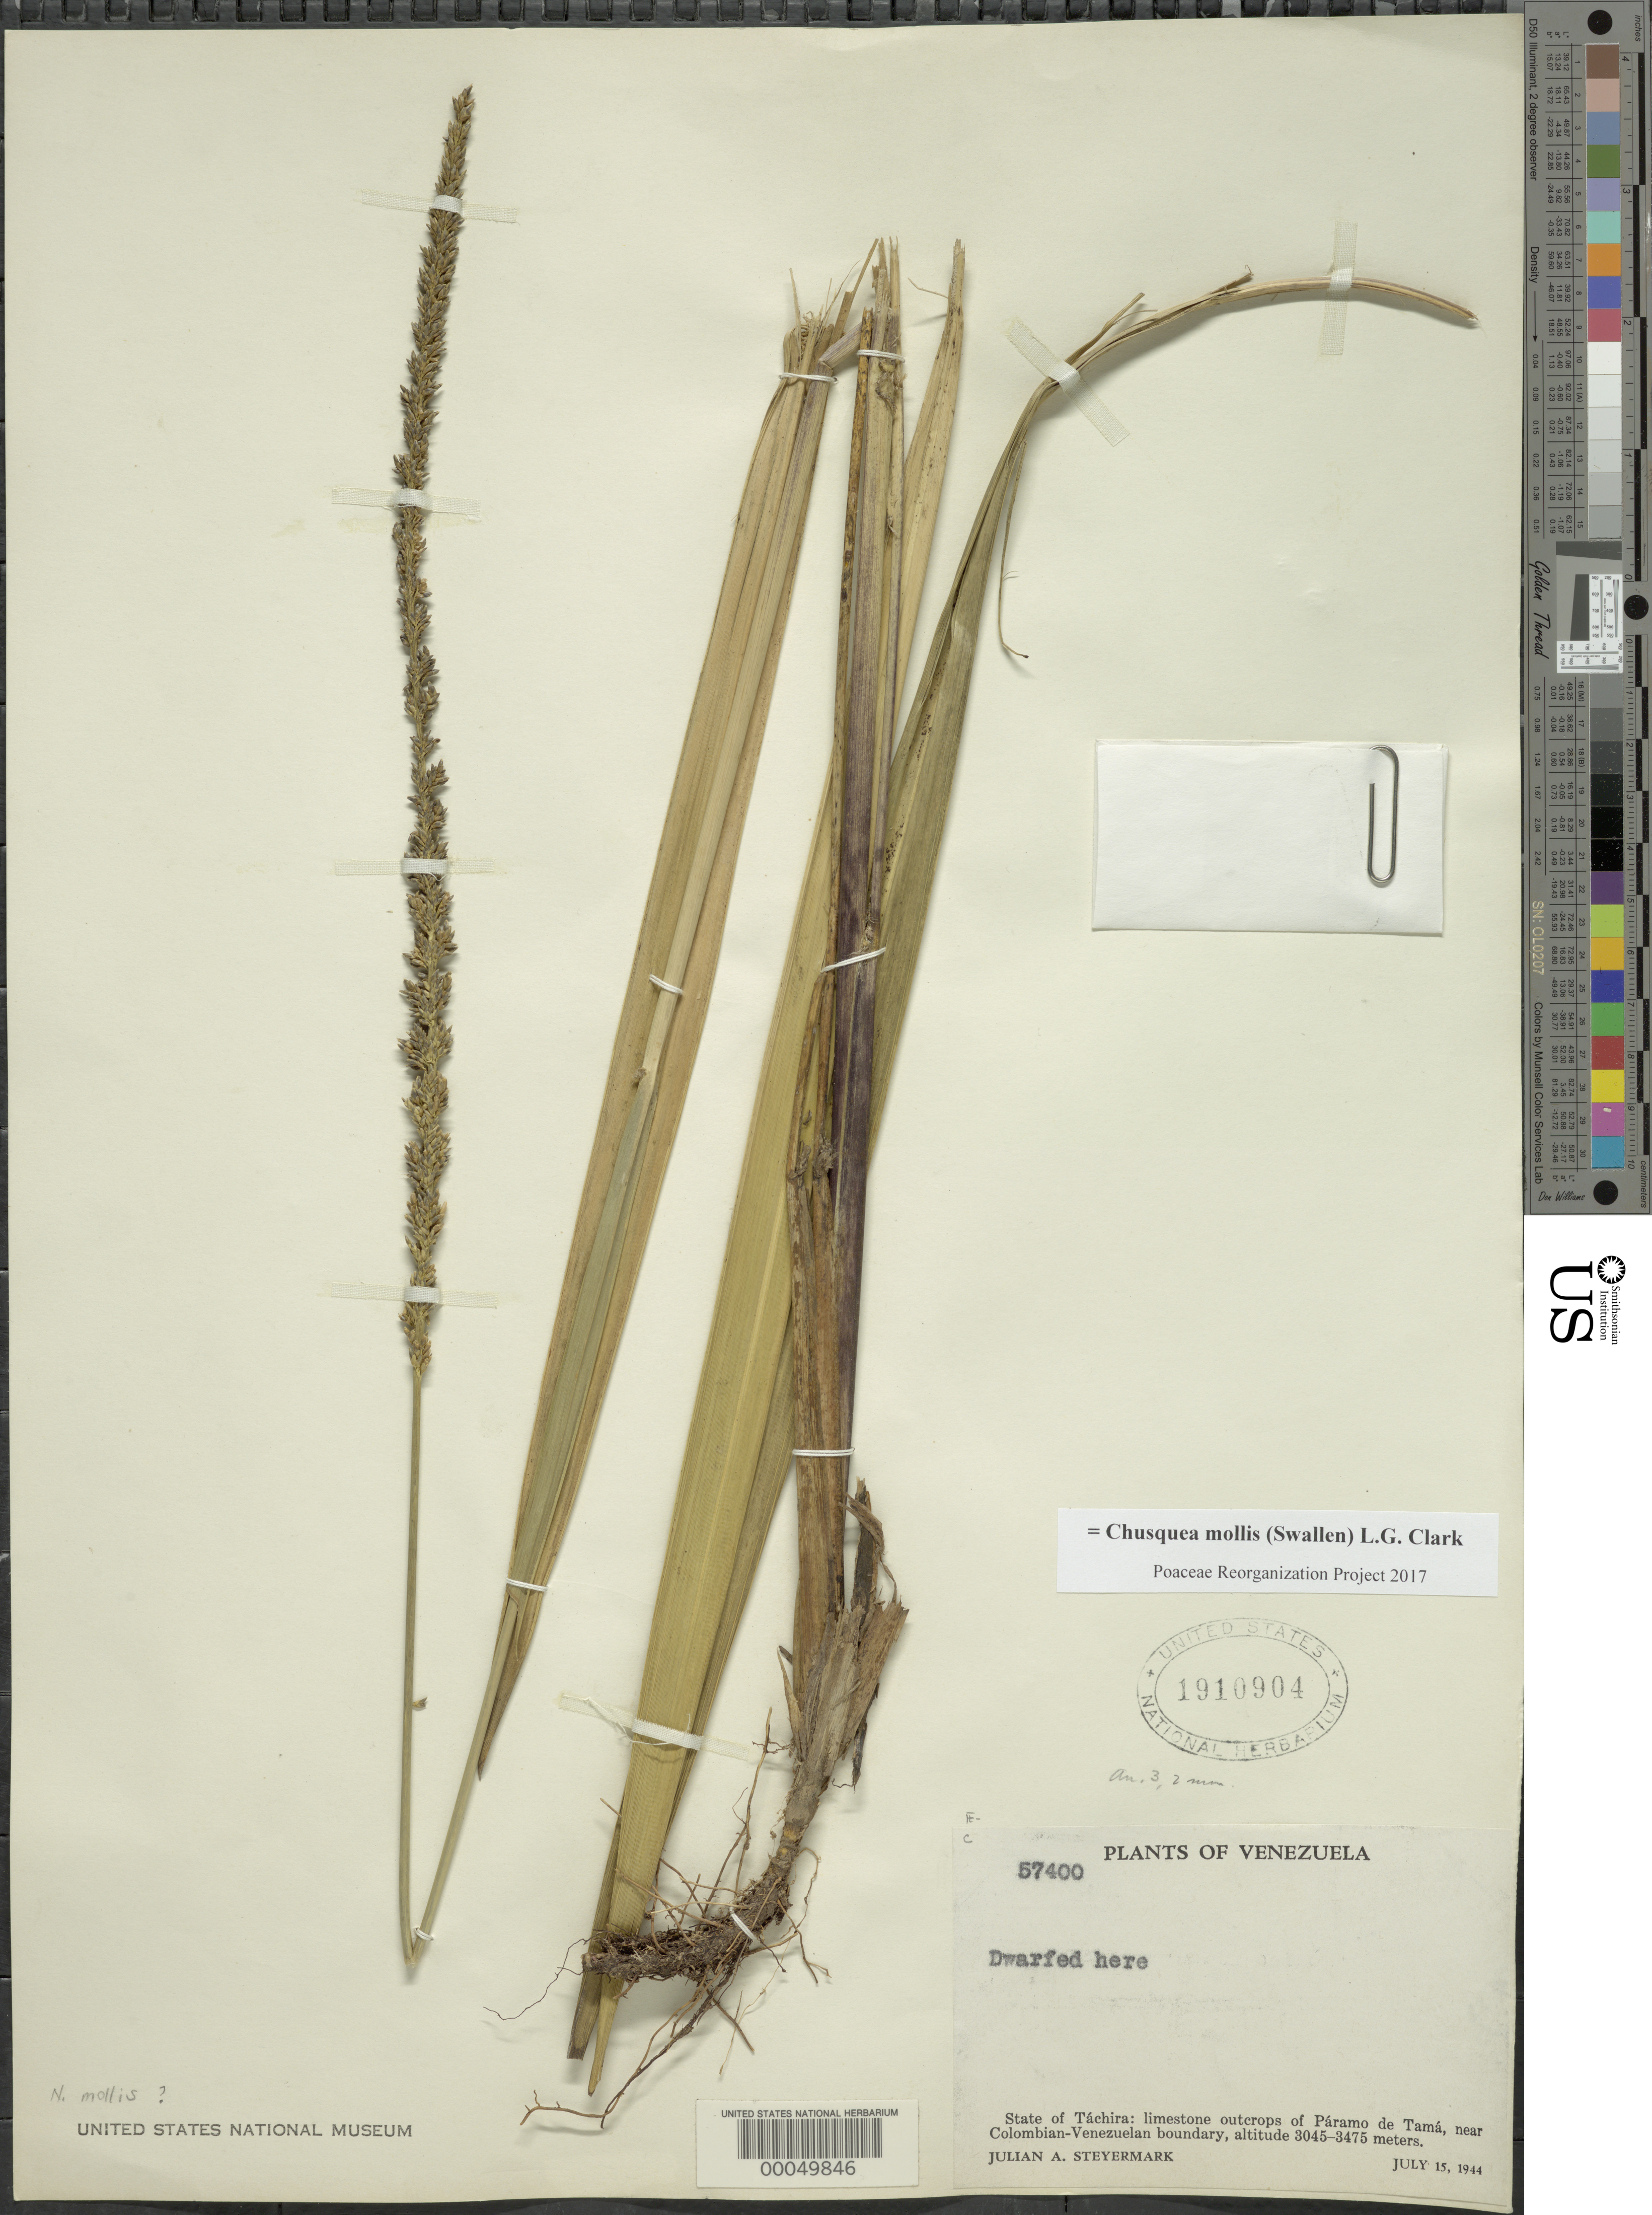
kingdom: Plantae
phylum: Tracheophyta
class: Liliopsida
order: Poales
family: Poaceae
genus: Chusquea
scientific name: Chusquea mollis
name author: (Swallen) L.G. Clark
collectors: J. Steyermark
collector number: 57400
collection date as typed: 15 Jul 1944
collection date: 1944-07-15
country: Venezuela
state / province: Tachira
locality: Paramo de tama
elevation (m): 3045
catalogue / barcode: US 1910904